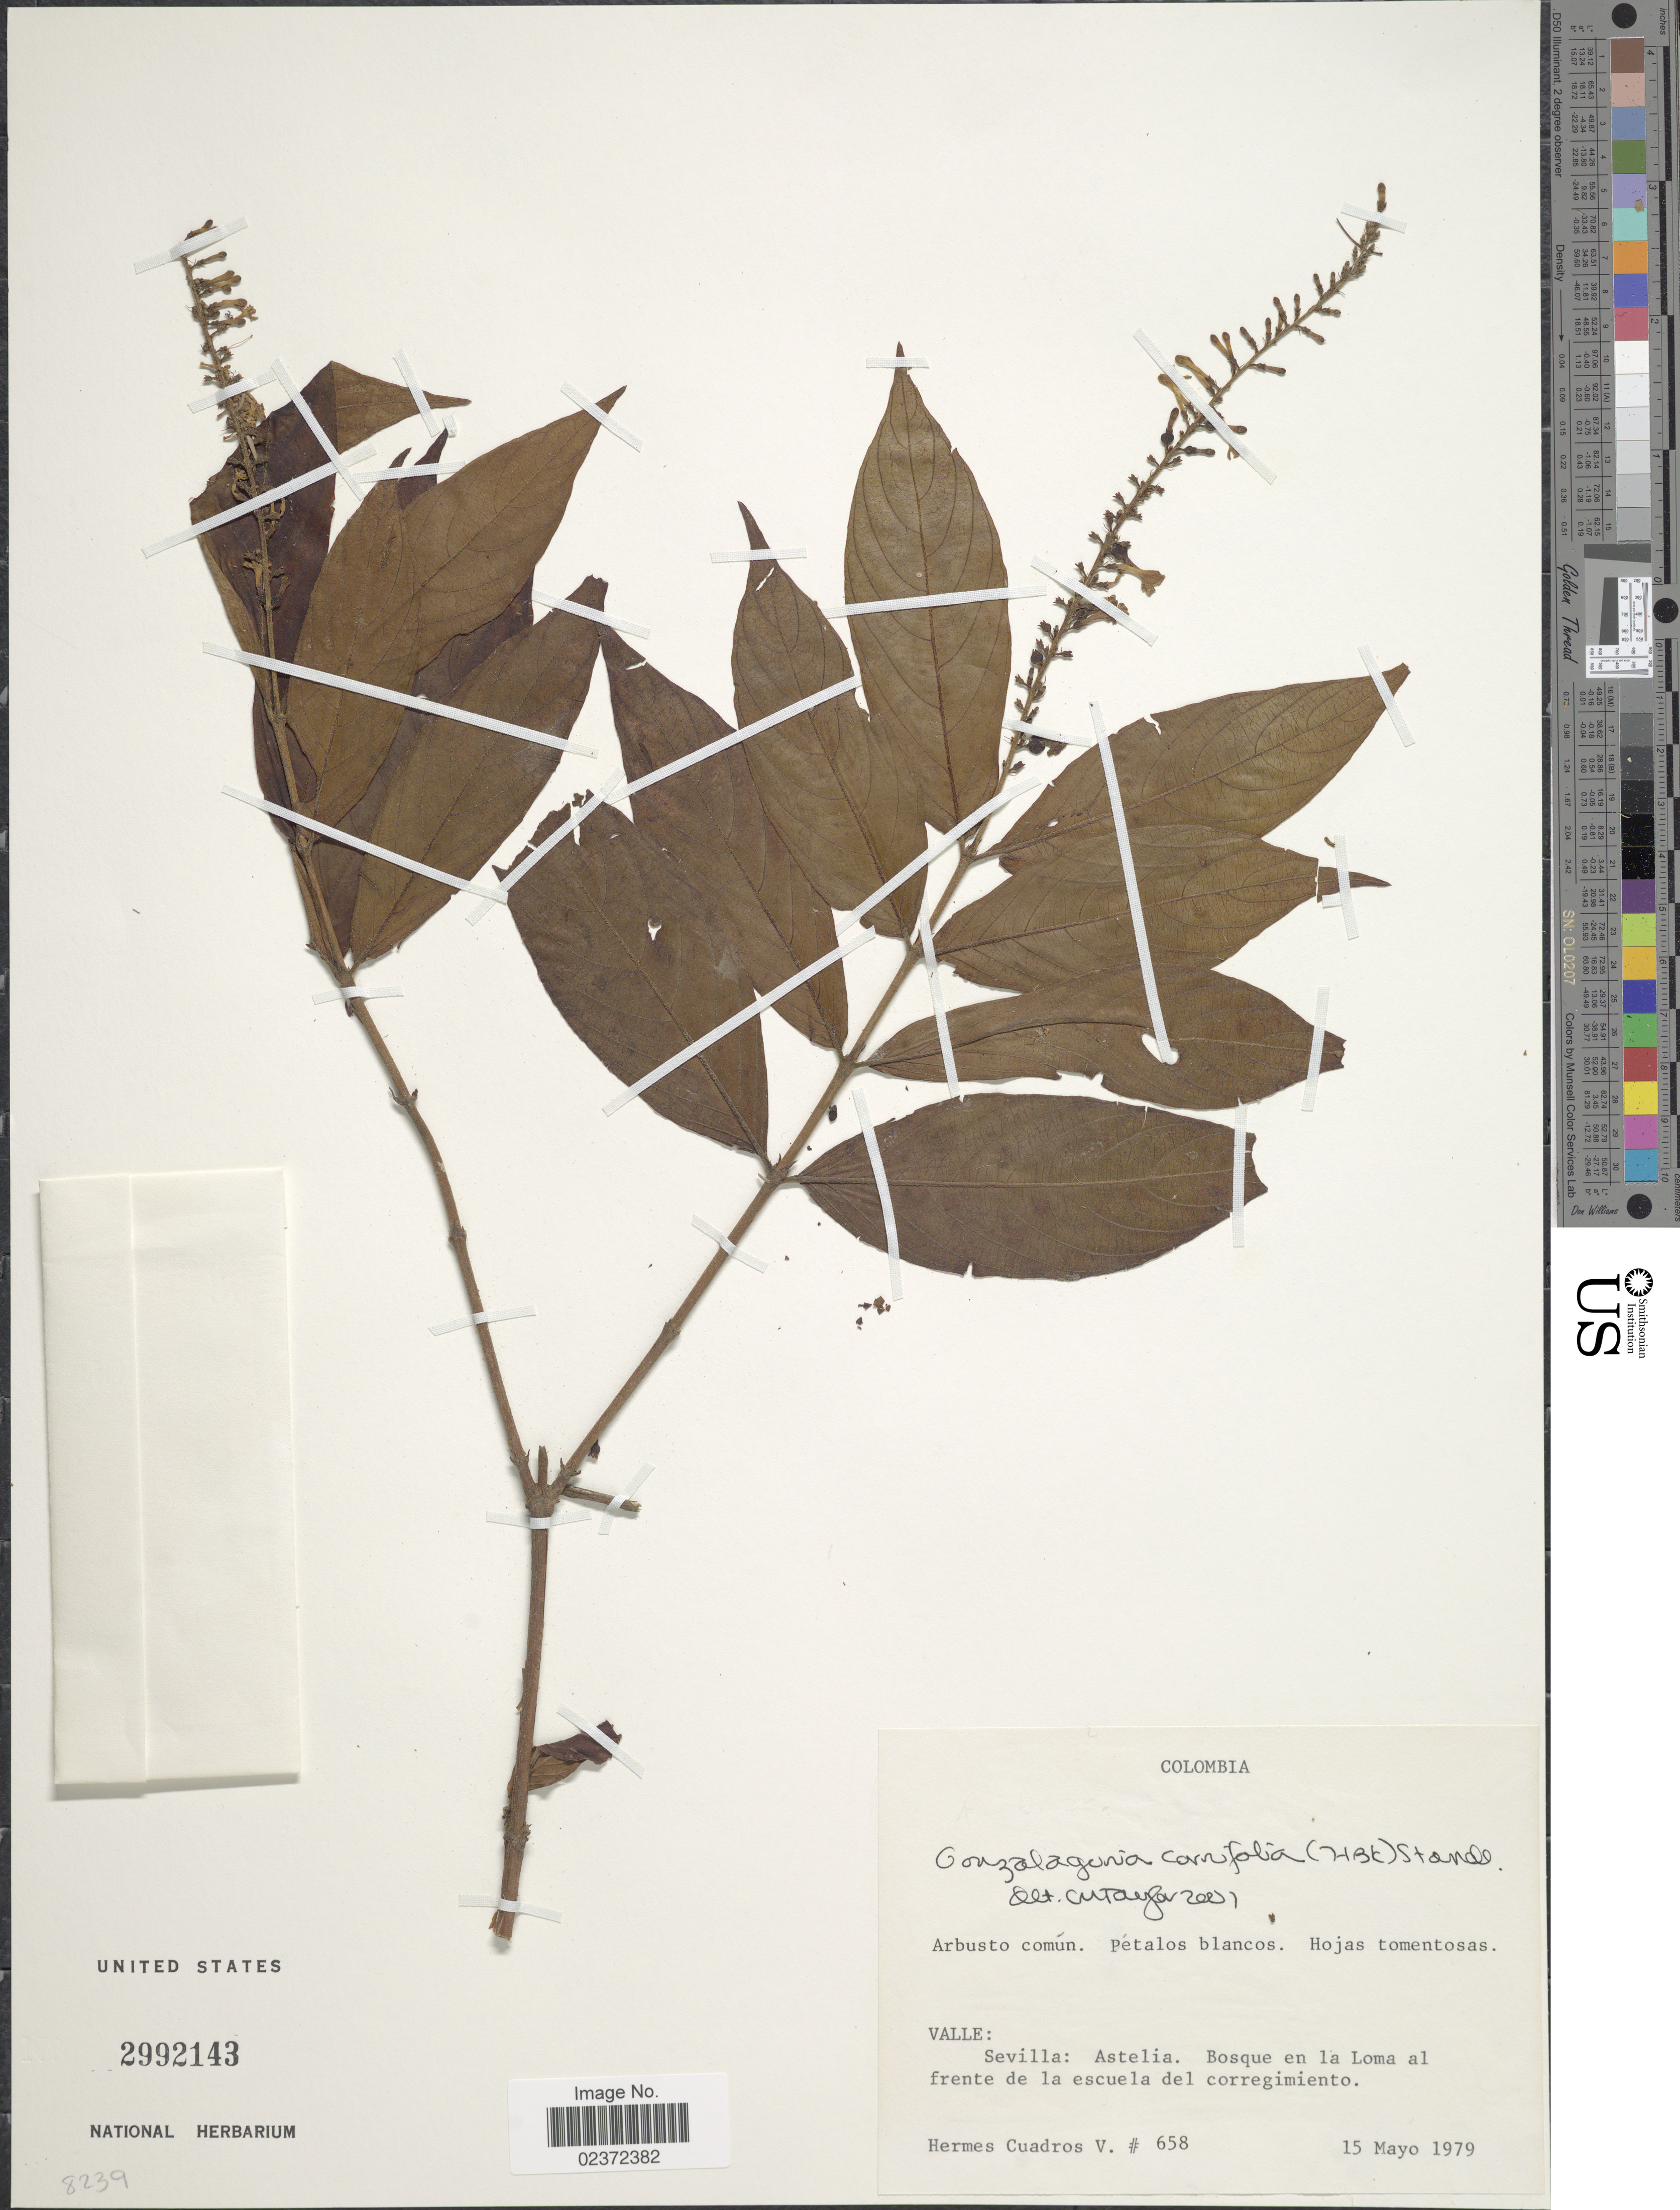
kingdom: Plantae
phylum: Tracheophyta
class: Magnoliopsida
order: Gentianales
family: Rubiaceae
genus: Gonzalagunia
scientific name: Gonzalagunia cornifolia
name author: (Kunth) Standl.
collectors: H. Cuadros V.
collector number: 658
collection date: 1979-05-15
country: Colombia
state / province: Valle del Cauca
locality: Sevilla: Astelia. Bosque en la Loma al frente de la escuala del corregimiento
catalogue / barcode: US 2992143